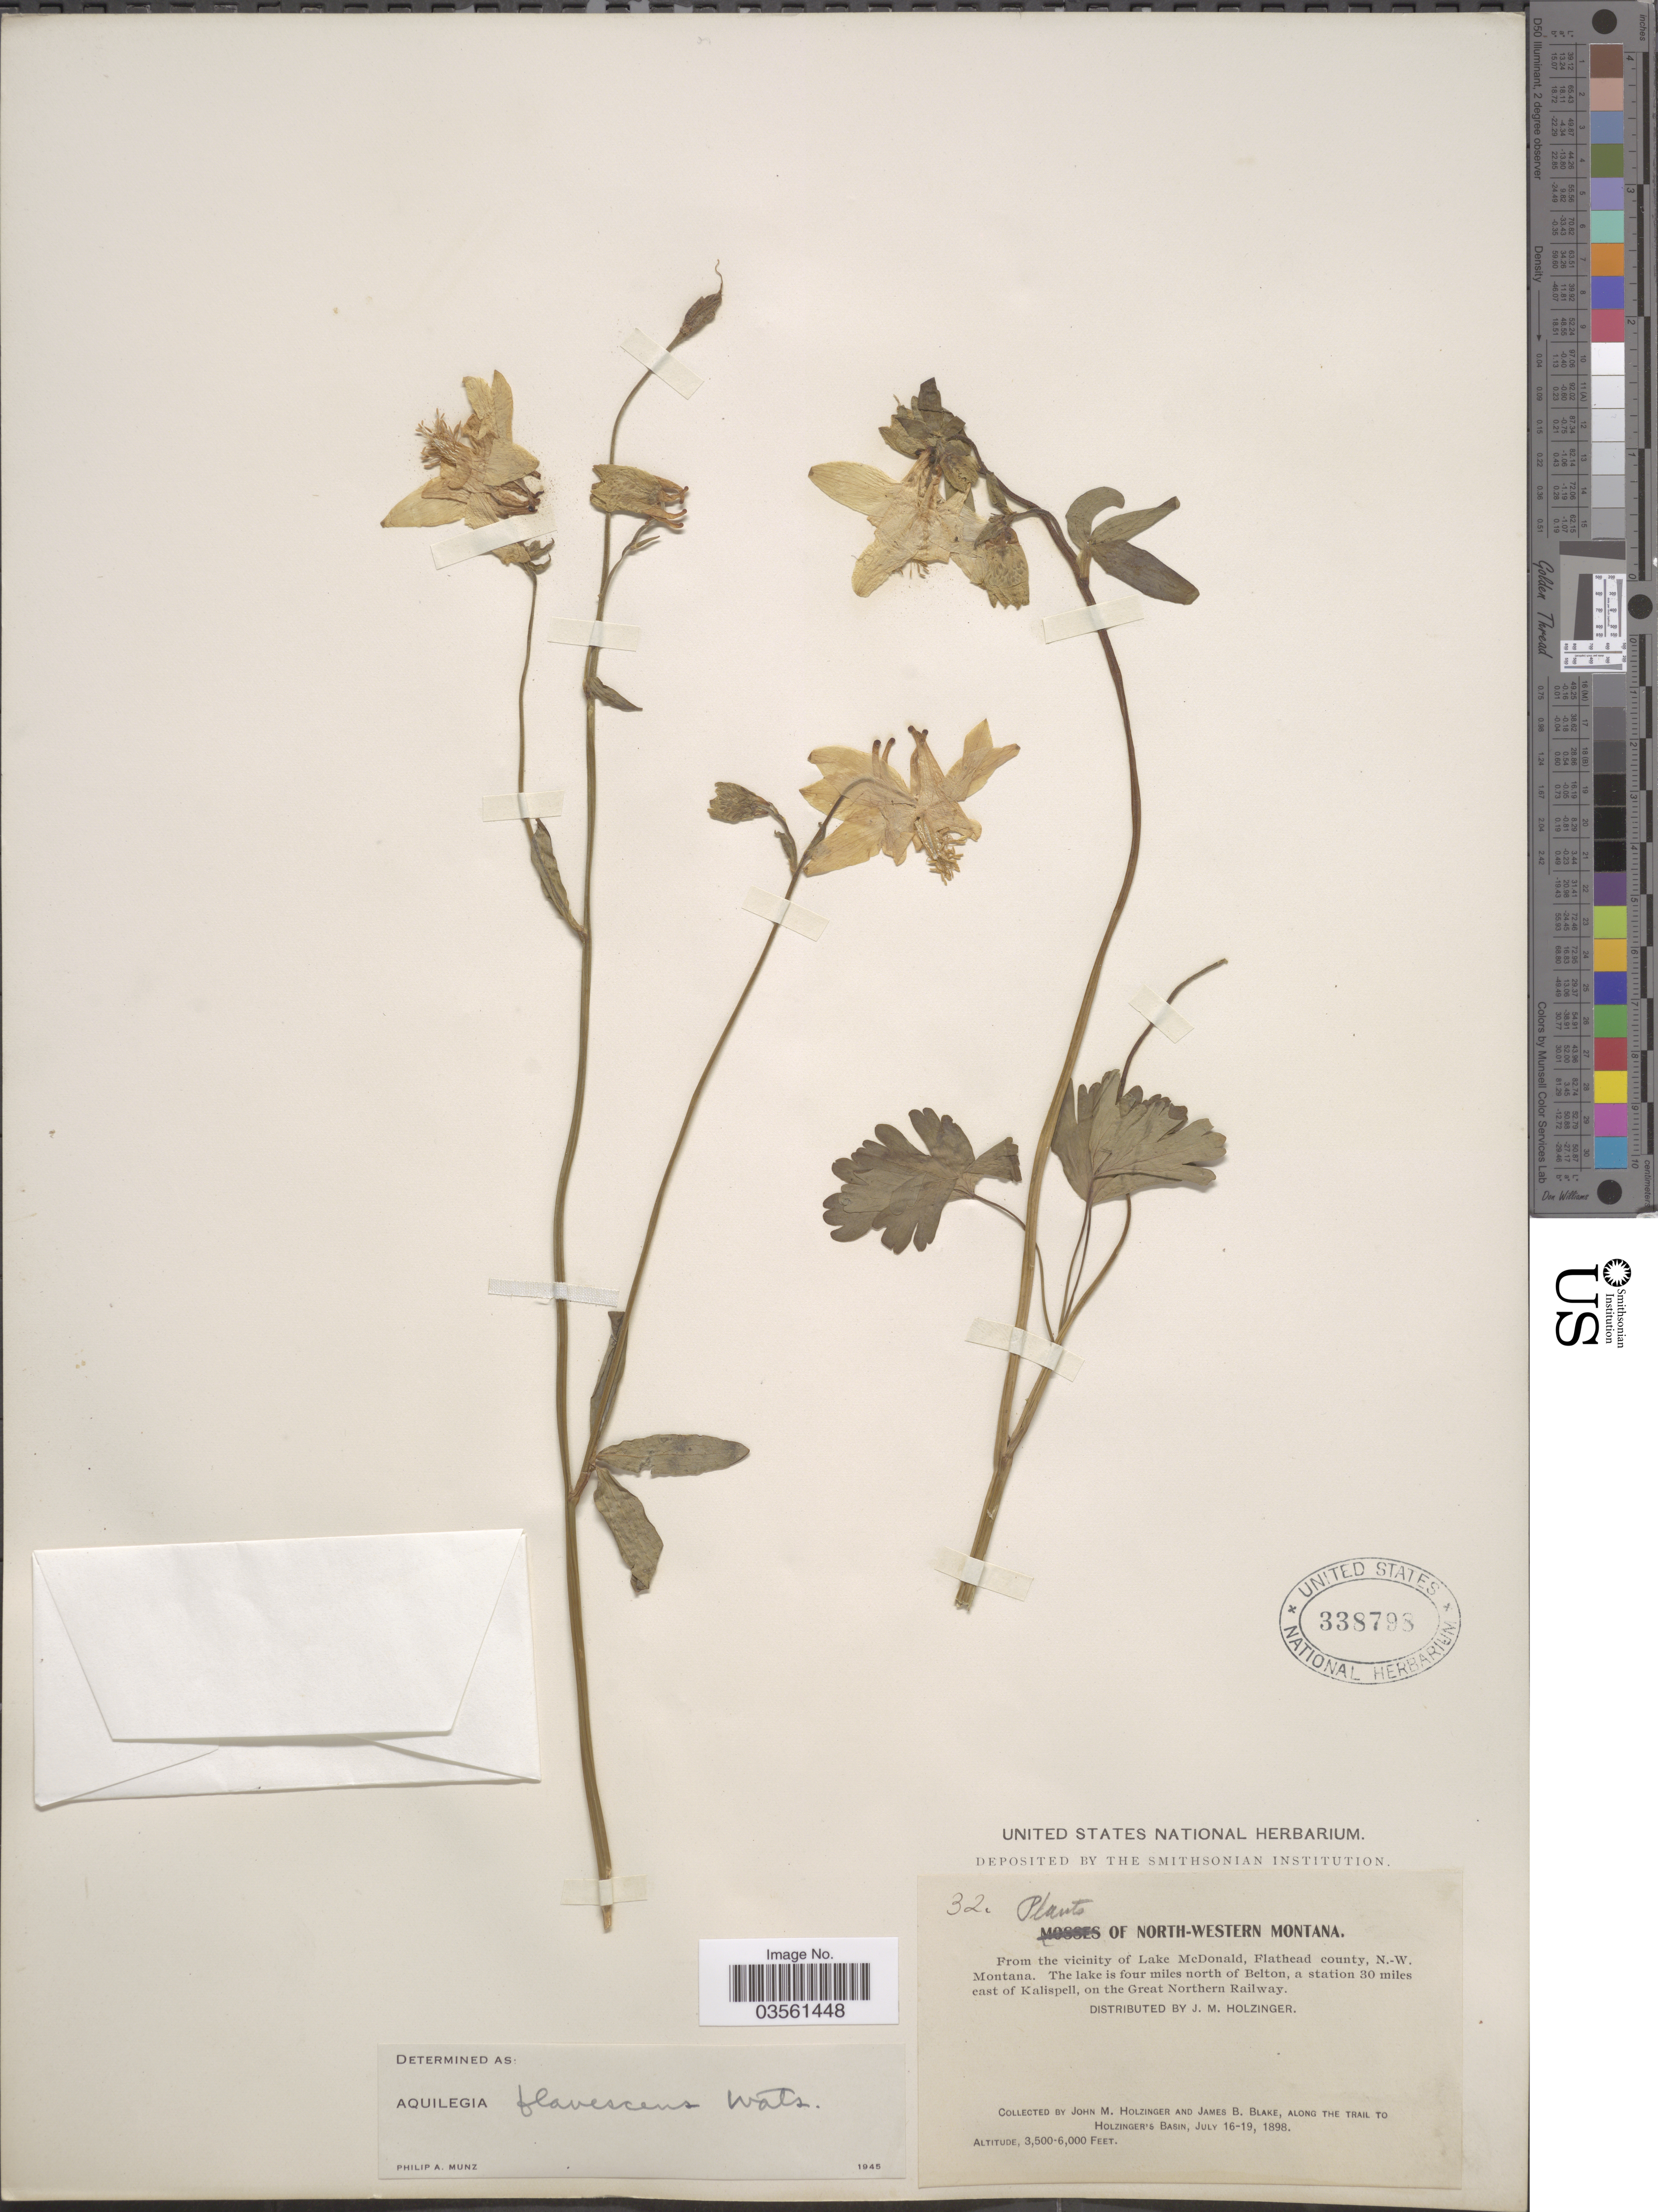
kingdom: Plantae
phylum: Tracheophyta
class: Magnoliopsida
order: Ranunculales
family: Ranunculaceae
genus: Aquilegia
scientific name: Aquilegia flavescens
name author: S. Watson in C. King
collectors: J. M. Holzinger & J. B. Blake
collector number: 32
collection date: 1898-07-16/1898-07-19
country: United States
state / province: Montana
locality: North-Western Montana. From the vicinity of Lake McDonald, Flathead county, N.-W. Montana. The lake is four miles north of Belton, a station 30 miles east of Kalispell, on the Great Northern Railway. Along the trail to Holzinger's Basin.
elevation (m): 1067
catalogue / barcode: US 338798